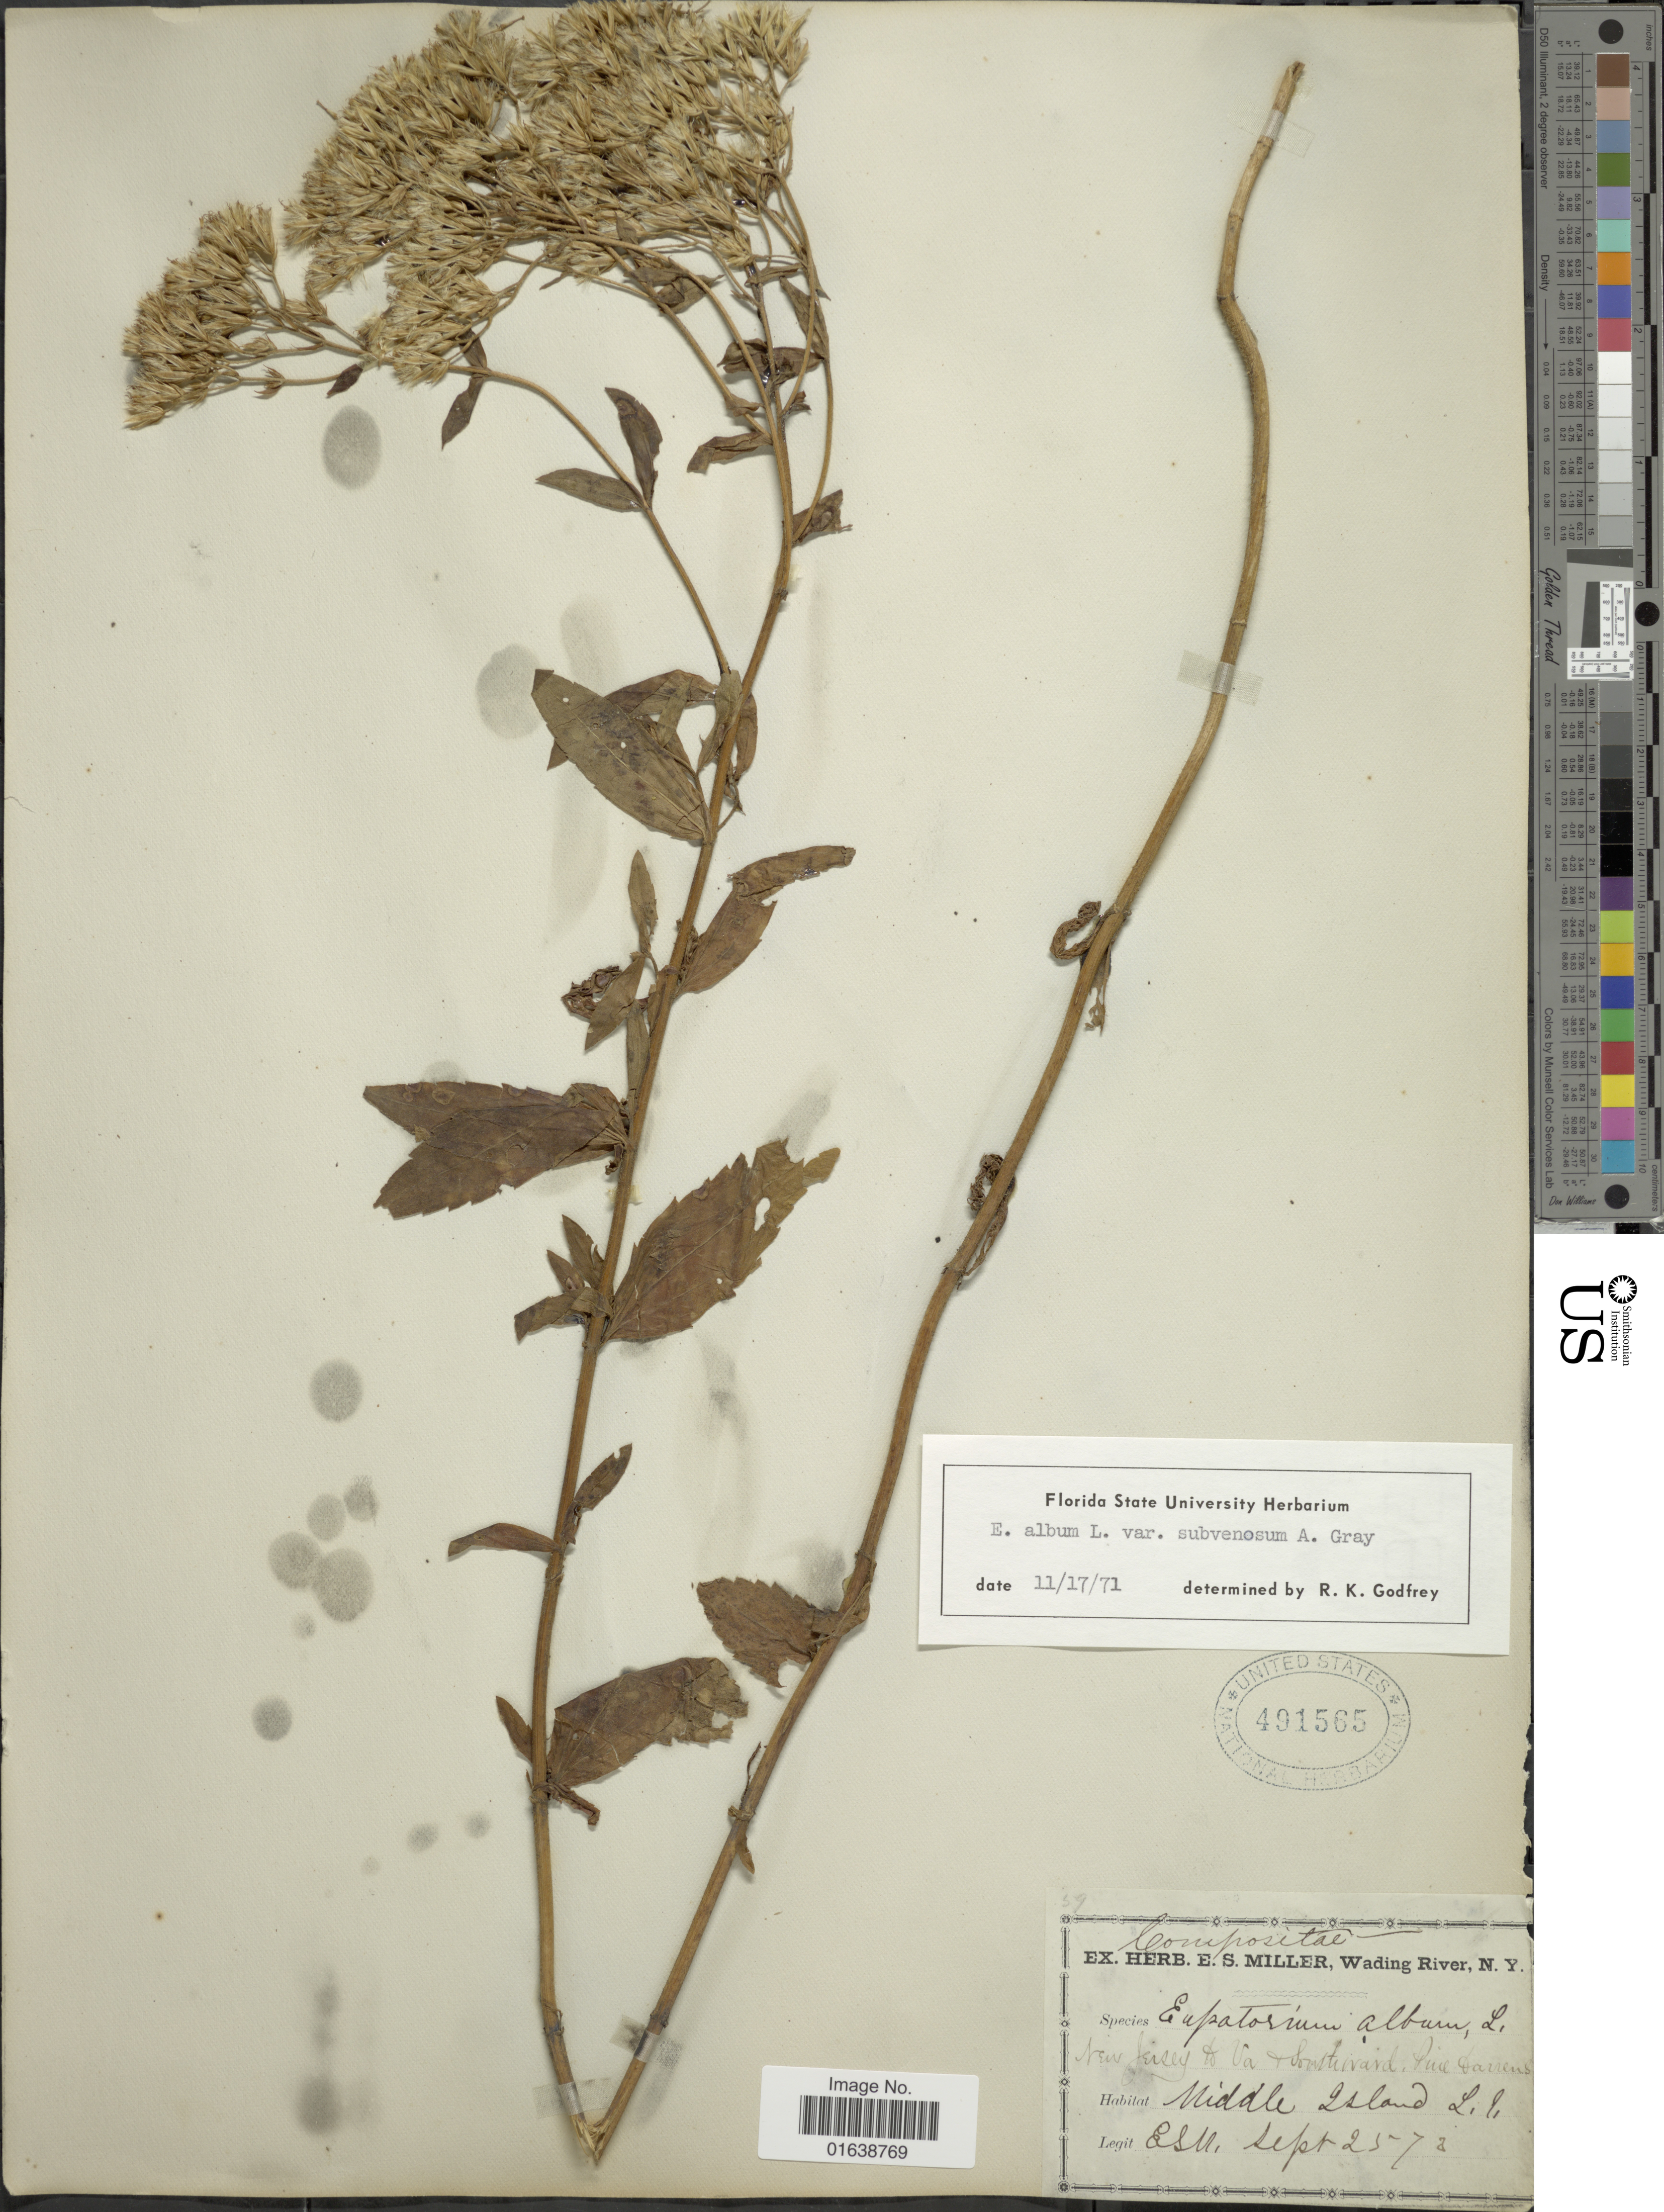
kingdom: Plantae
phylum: Tracheophyta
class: Magnoliopsida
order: Asterales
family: Asteraceae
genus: Eupatorium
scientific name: Eupatorium album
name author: L.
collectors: E. S. Miller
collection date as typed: Transcribed d/m/y: 25/9/73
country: United States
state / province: New York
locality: Wading River, N. Y. Middle Island. L.I.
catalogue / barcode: US 491565